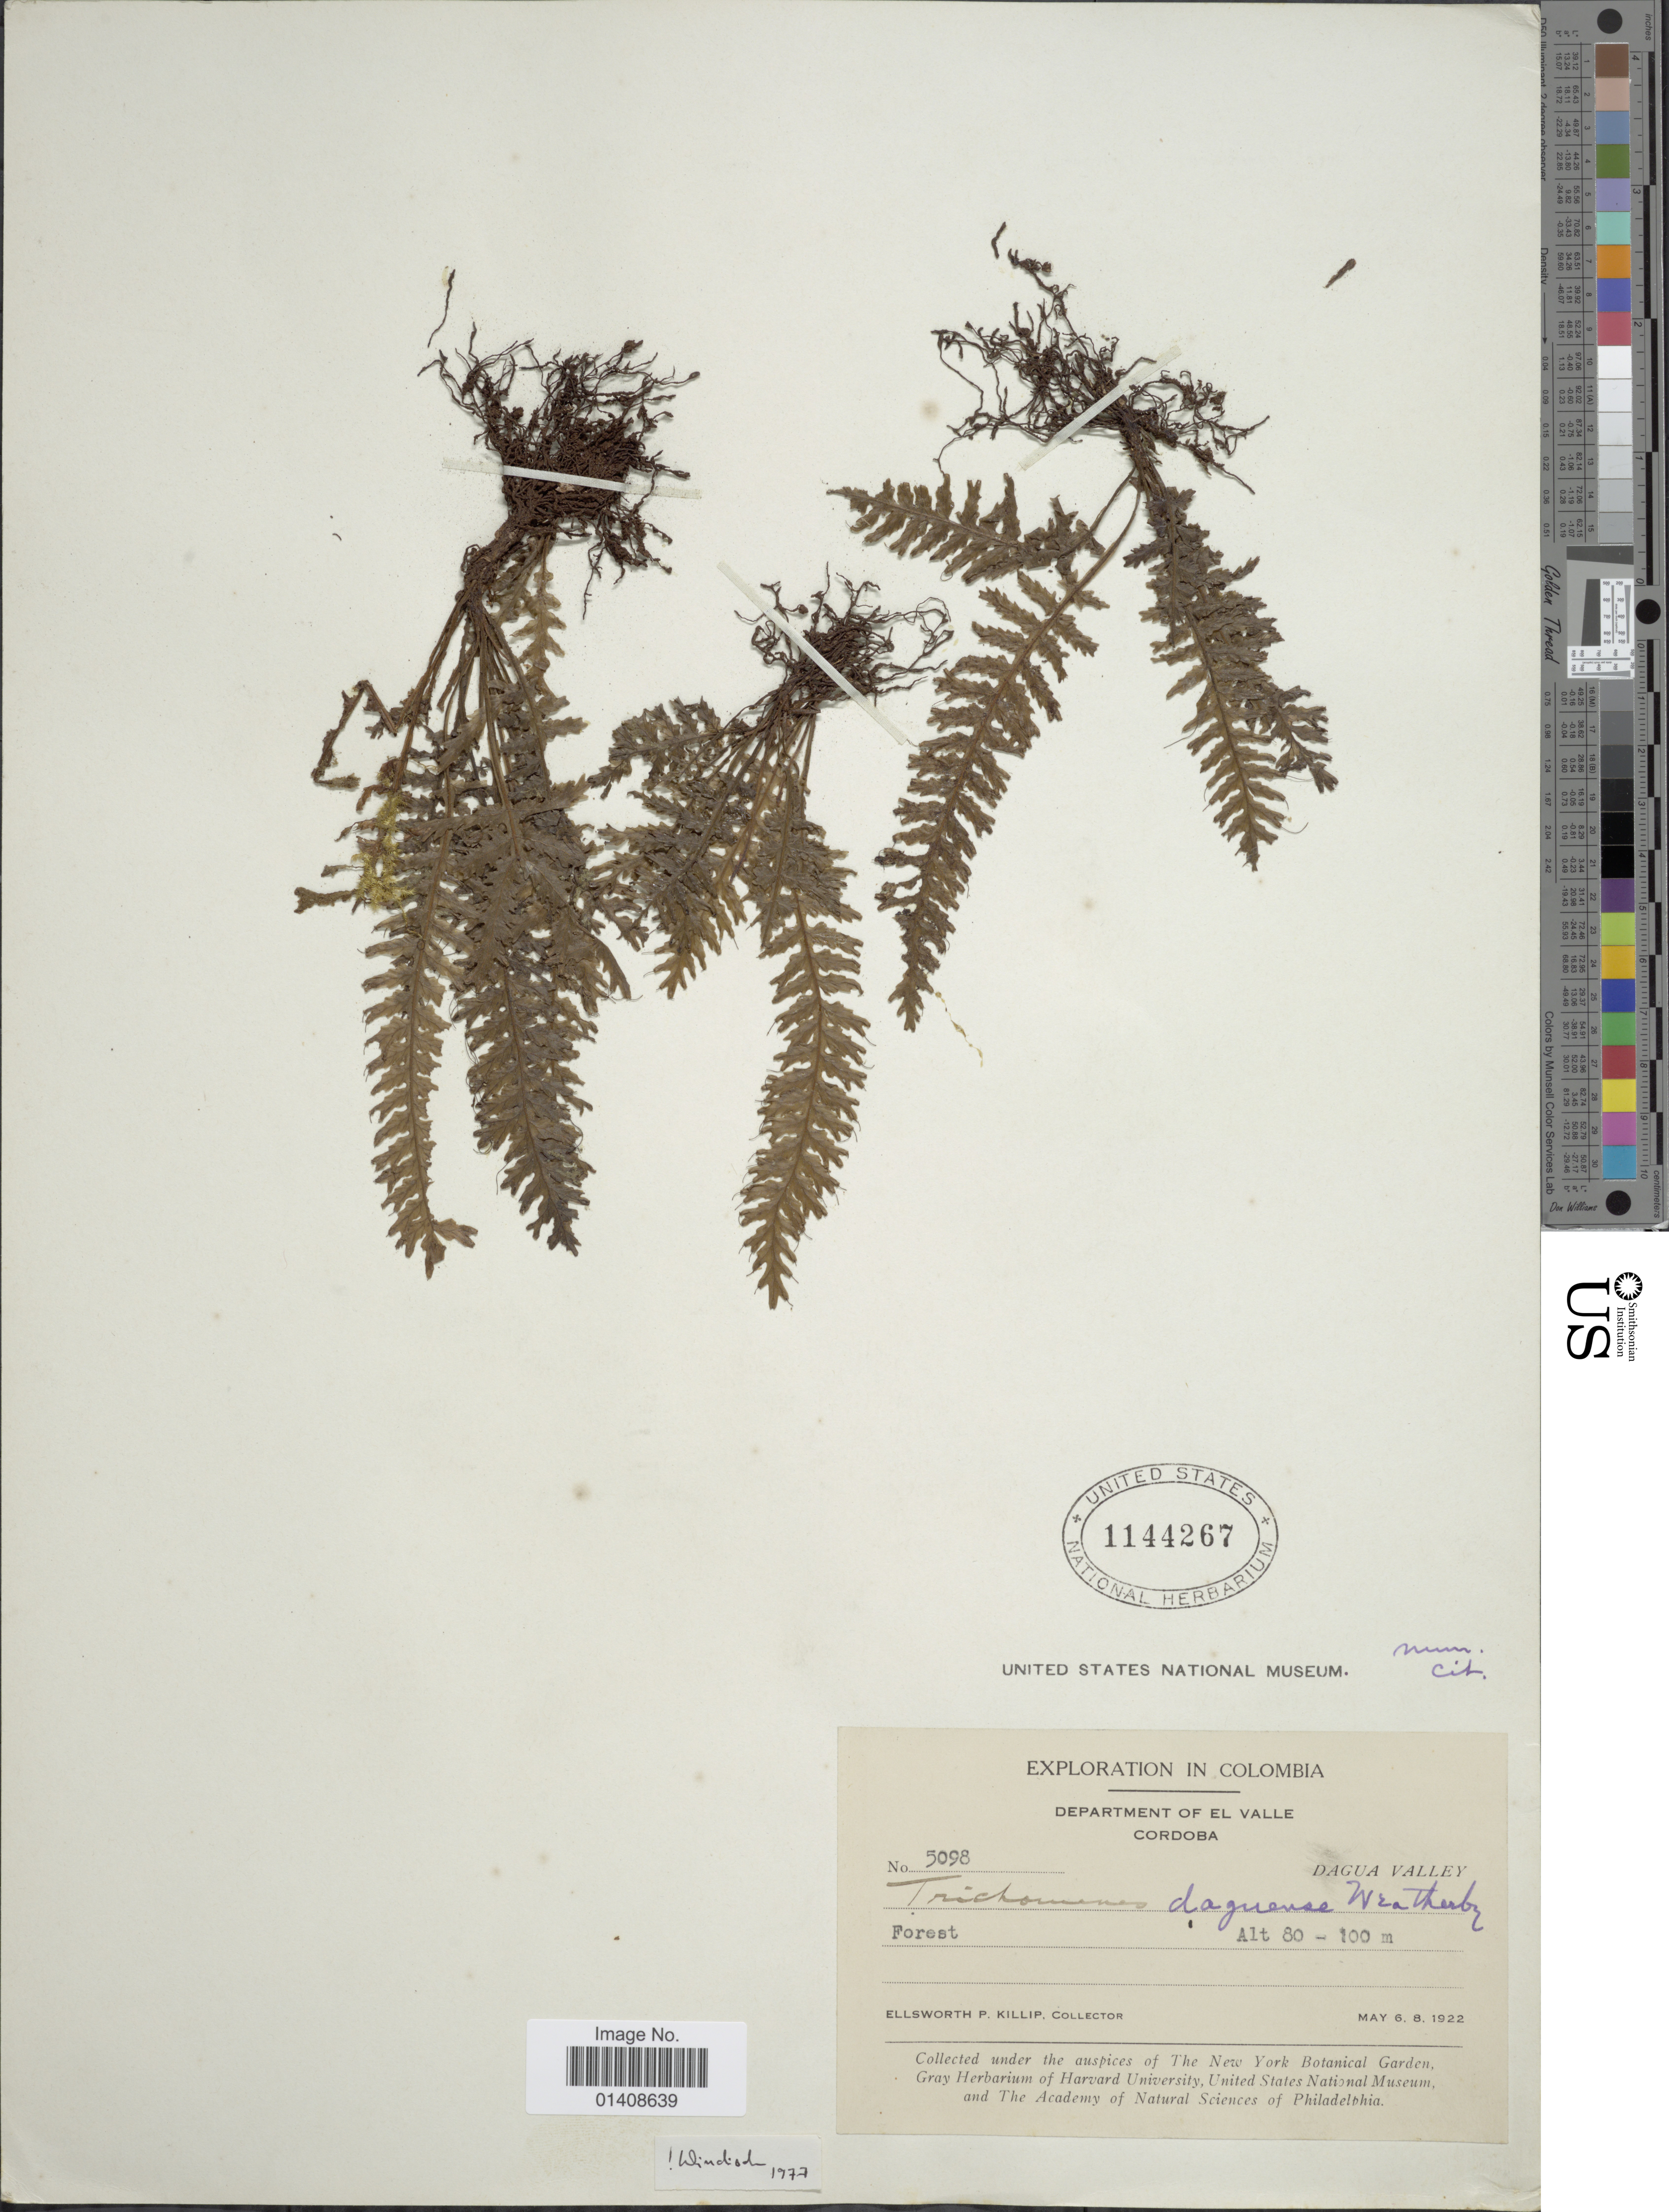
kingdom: Plantae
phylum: Tracheophyta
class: Polypodiopsida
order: Hymenophyllales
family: Hymenophyllaceae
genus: Trichomanes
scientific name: Trichomanes delicatum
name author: Bosch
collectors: E. P. Killip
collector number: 5098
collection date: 1922-05-06/1922-05-08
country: Colombia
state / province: Córdoba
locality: Department of El Valle, Dagua Valley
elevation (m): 80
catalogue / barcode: US 1144267